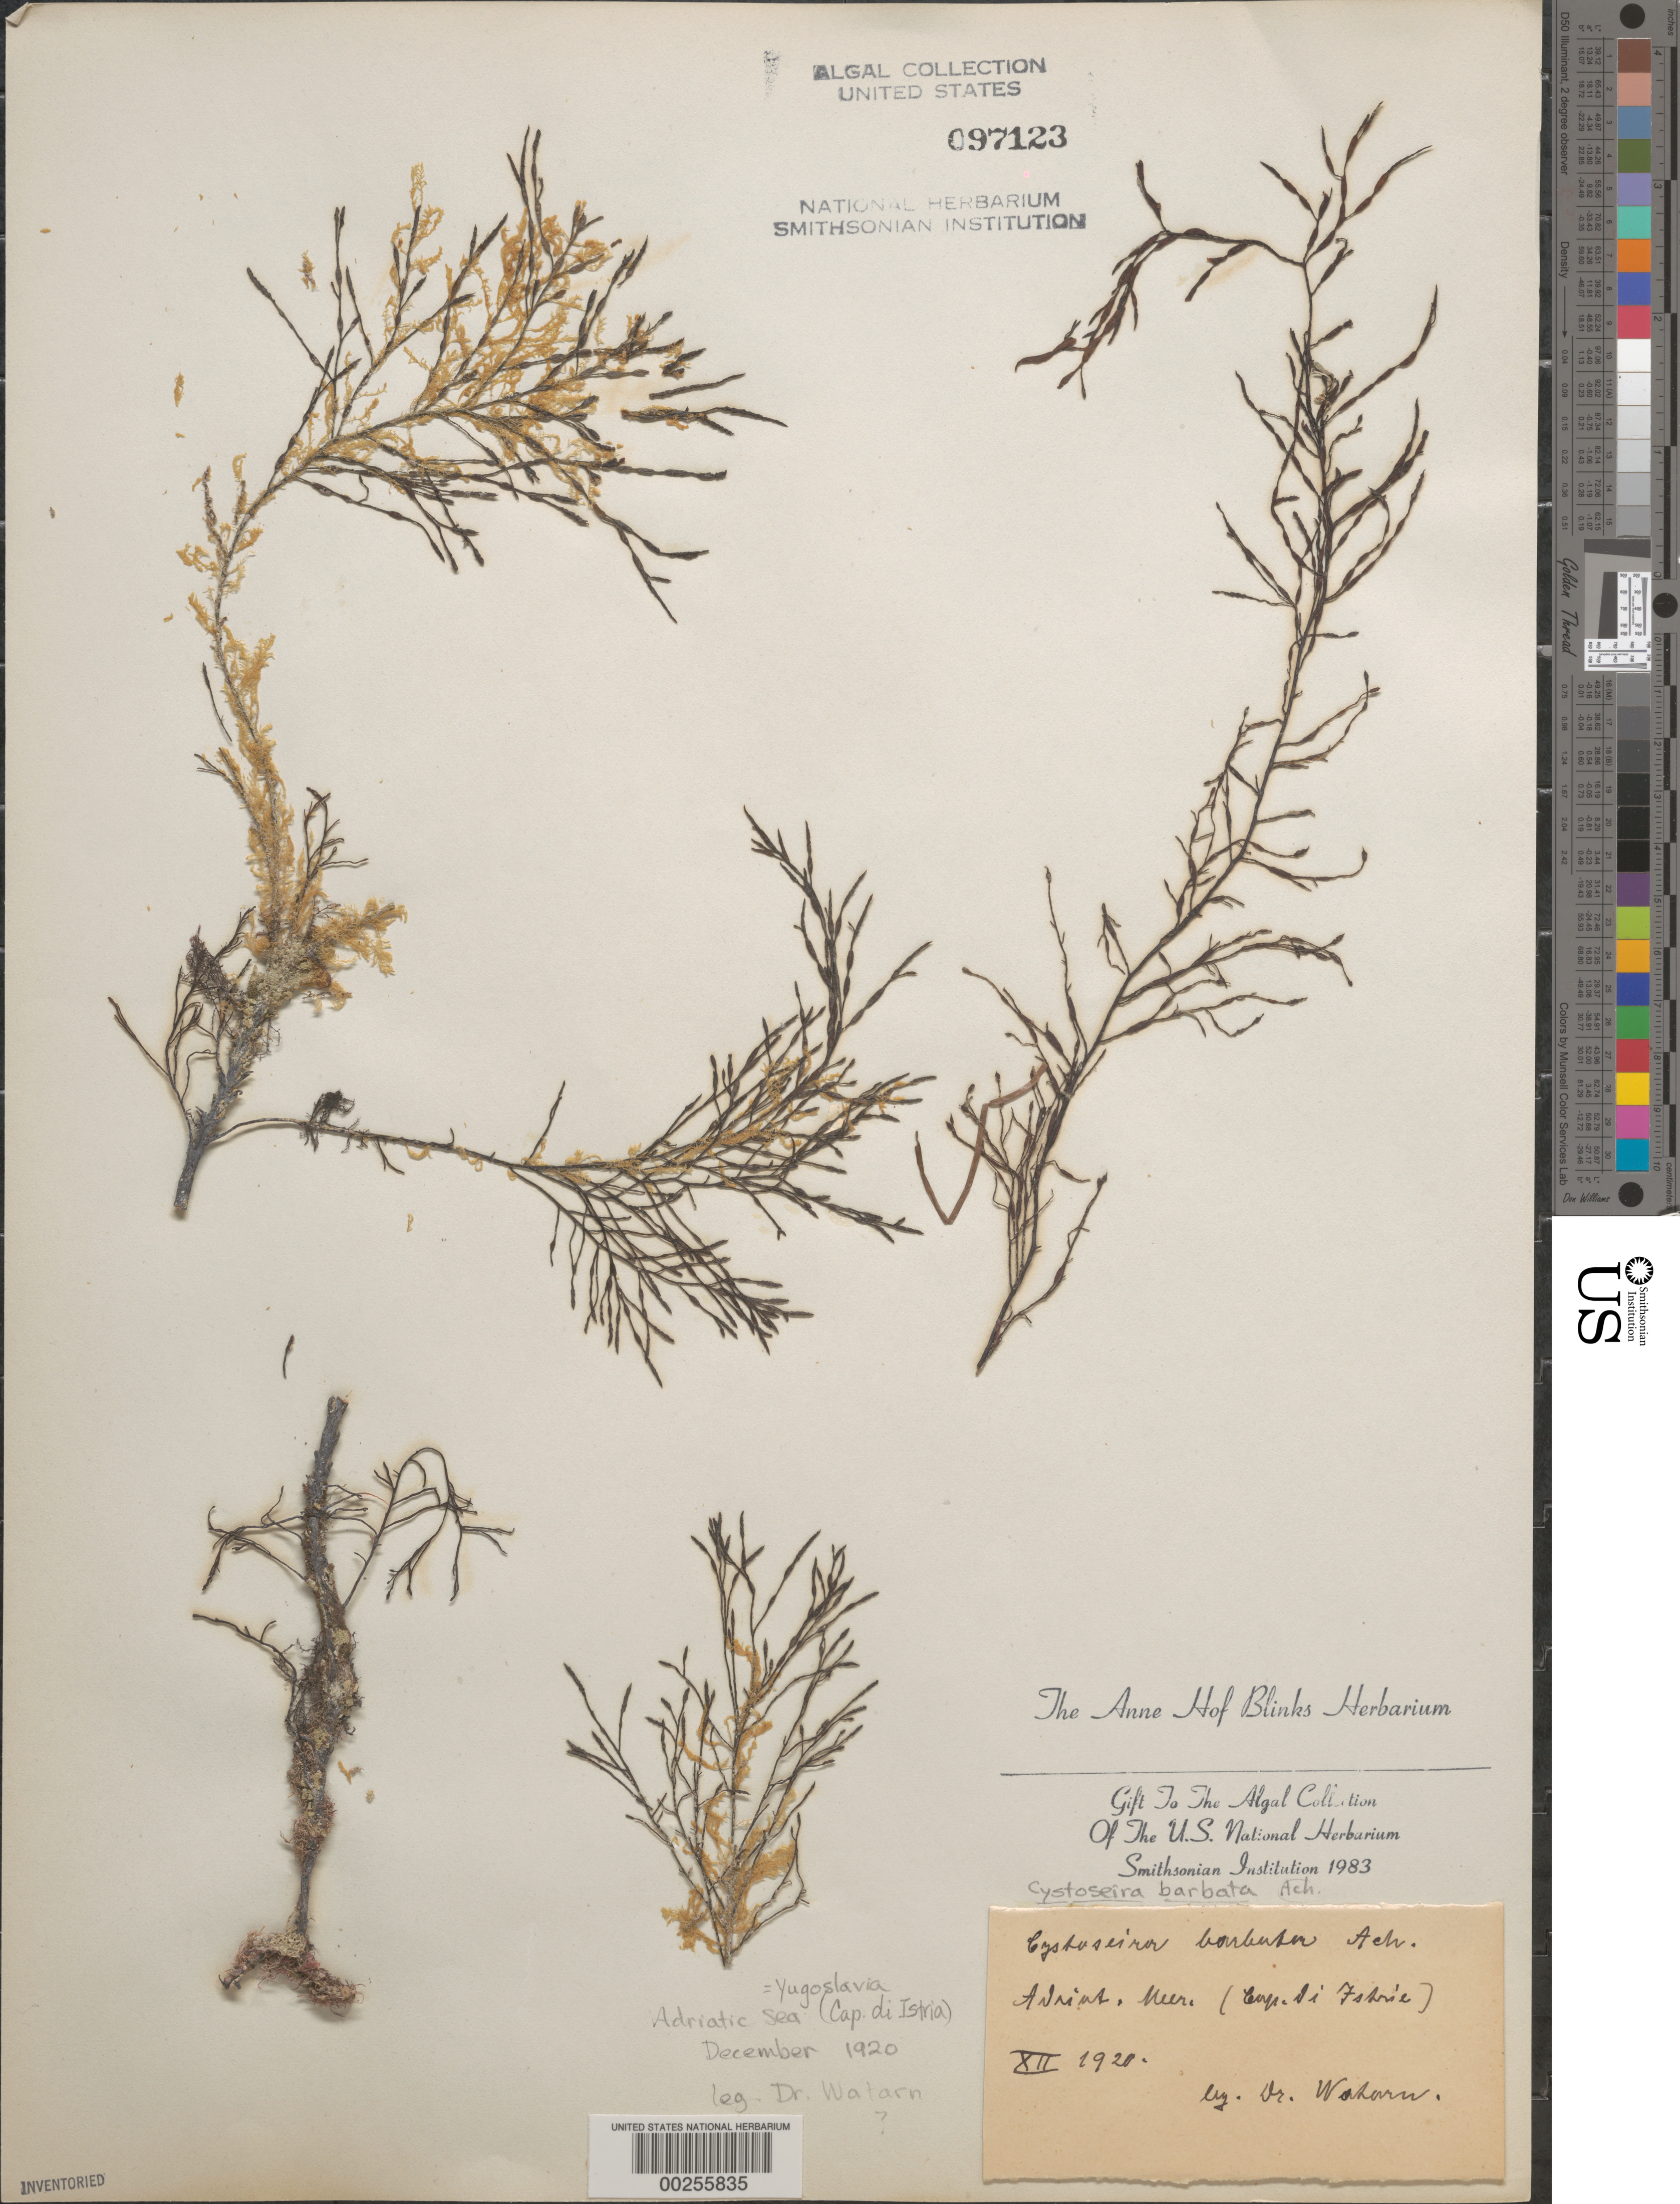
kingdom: Chromista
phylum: Ochrophyta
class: Phaeophyceae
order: Fucales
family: Sargassaceae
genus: Gongolaria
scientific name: Gongolaria barbata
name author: (Stackh.) Kuntze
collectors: D. Watarn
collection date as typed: Dec 1920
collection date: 1920-12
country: Croatia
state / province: Istria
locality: Adriatic Sea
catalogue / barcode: US 97123